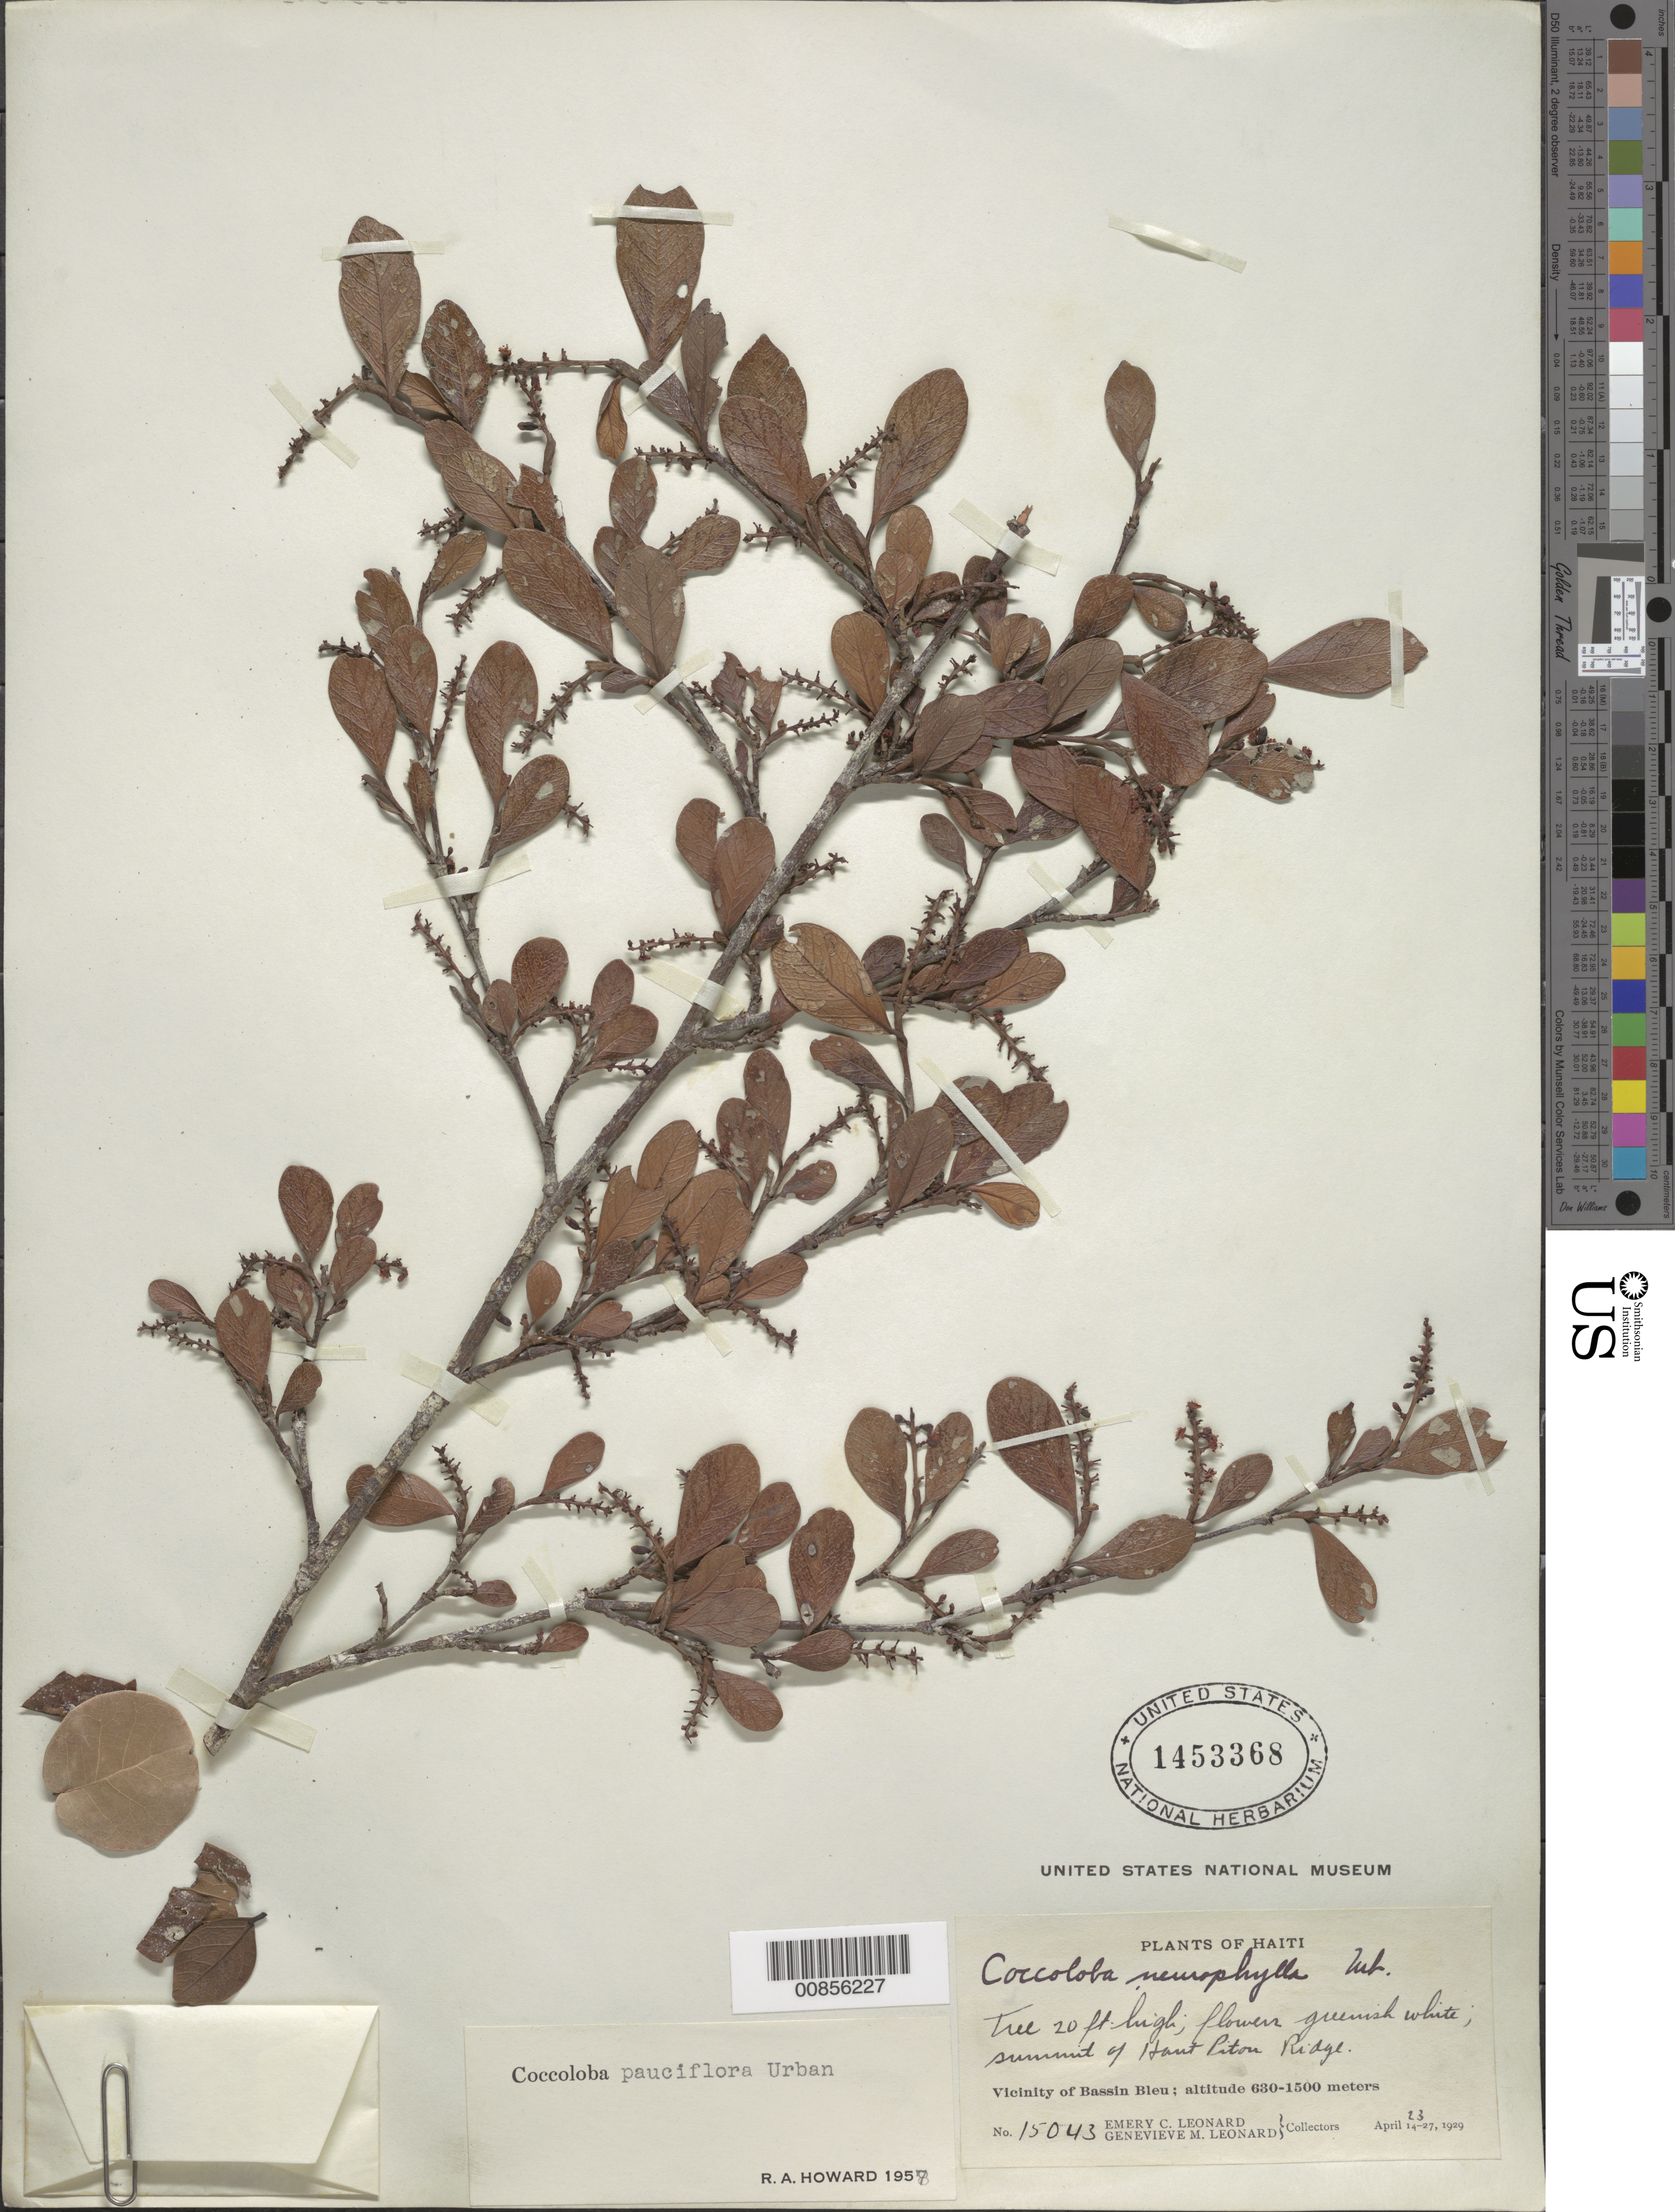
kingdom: Plantae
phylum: Tracheophyta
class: Magnoliopsida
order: Caryophyllales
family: Polygonaceae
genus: Coccoloba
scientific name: Coccoloba pauciflora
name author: Urb.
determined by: Howard, R. A.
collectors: E. C. Leonard & G. M. Leonard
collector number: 15043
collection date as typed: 23 Apr 1929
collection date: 1929-04-23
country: Haiti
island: Hispaniola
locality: Vicinity of Bassin Bleu. Summit of Haut Piton Ridge.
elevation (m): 630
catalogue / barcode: US 1453368